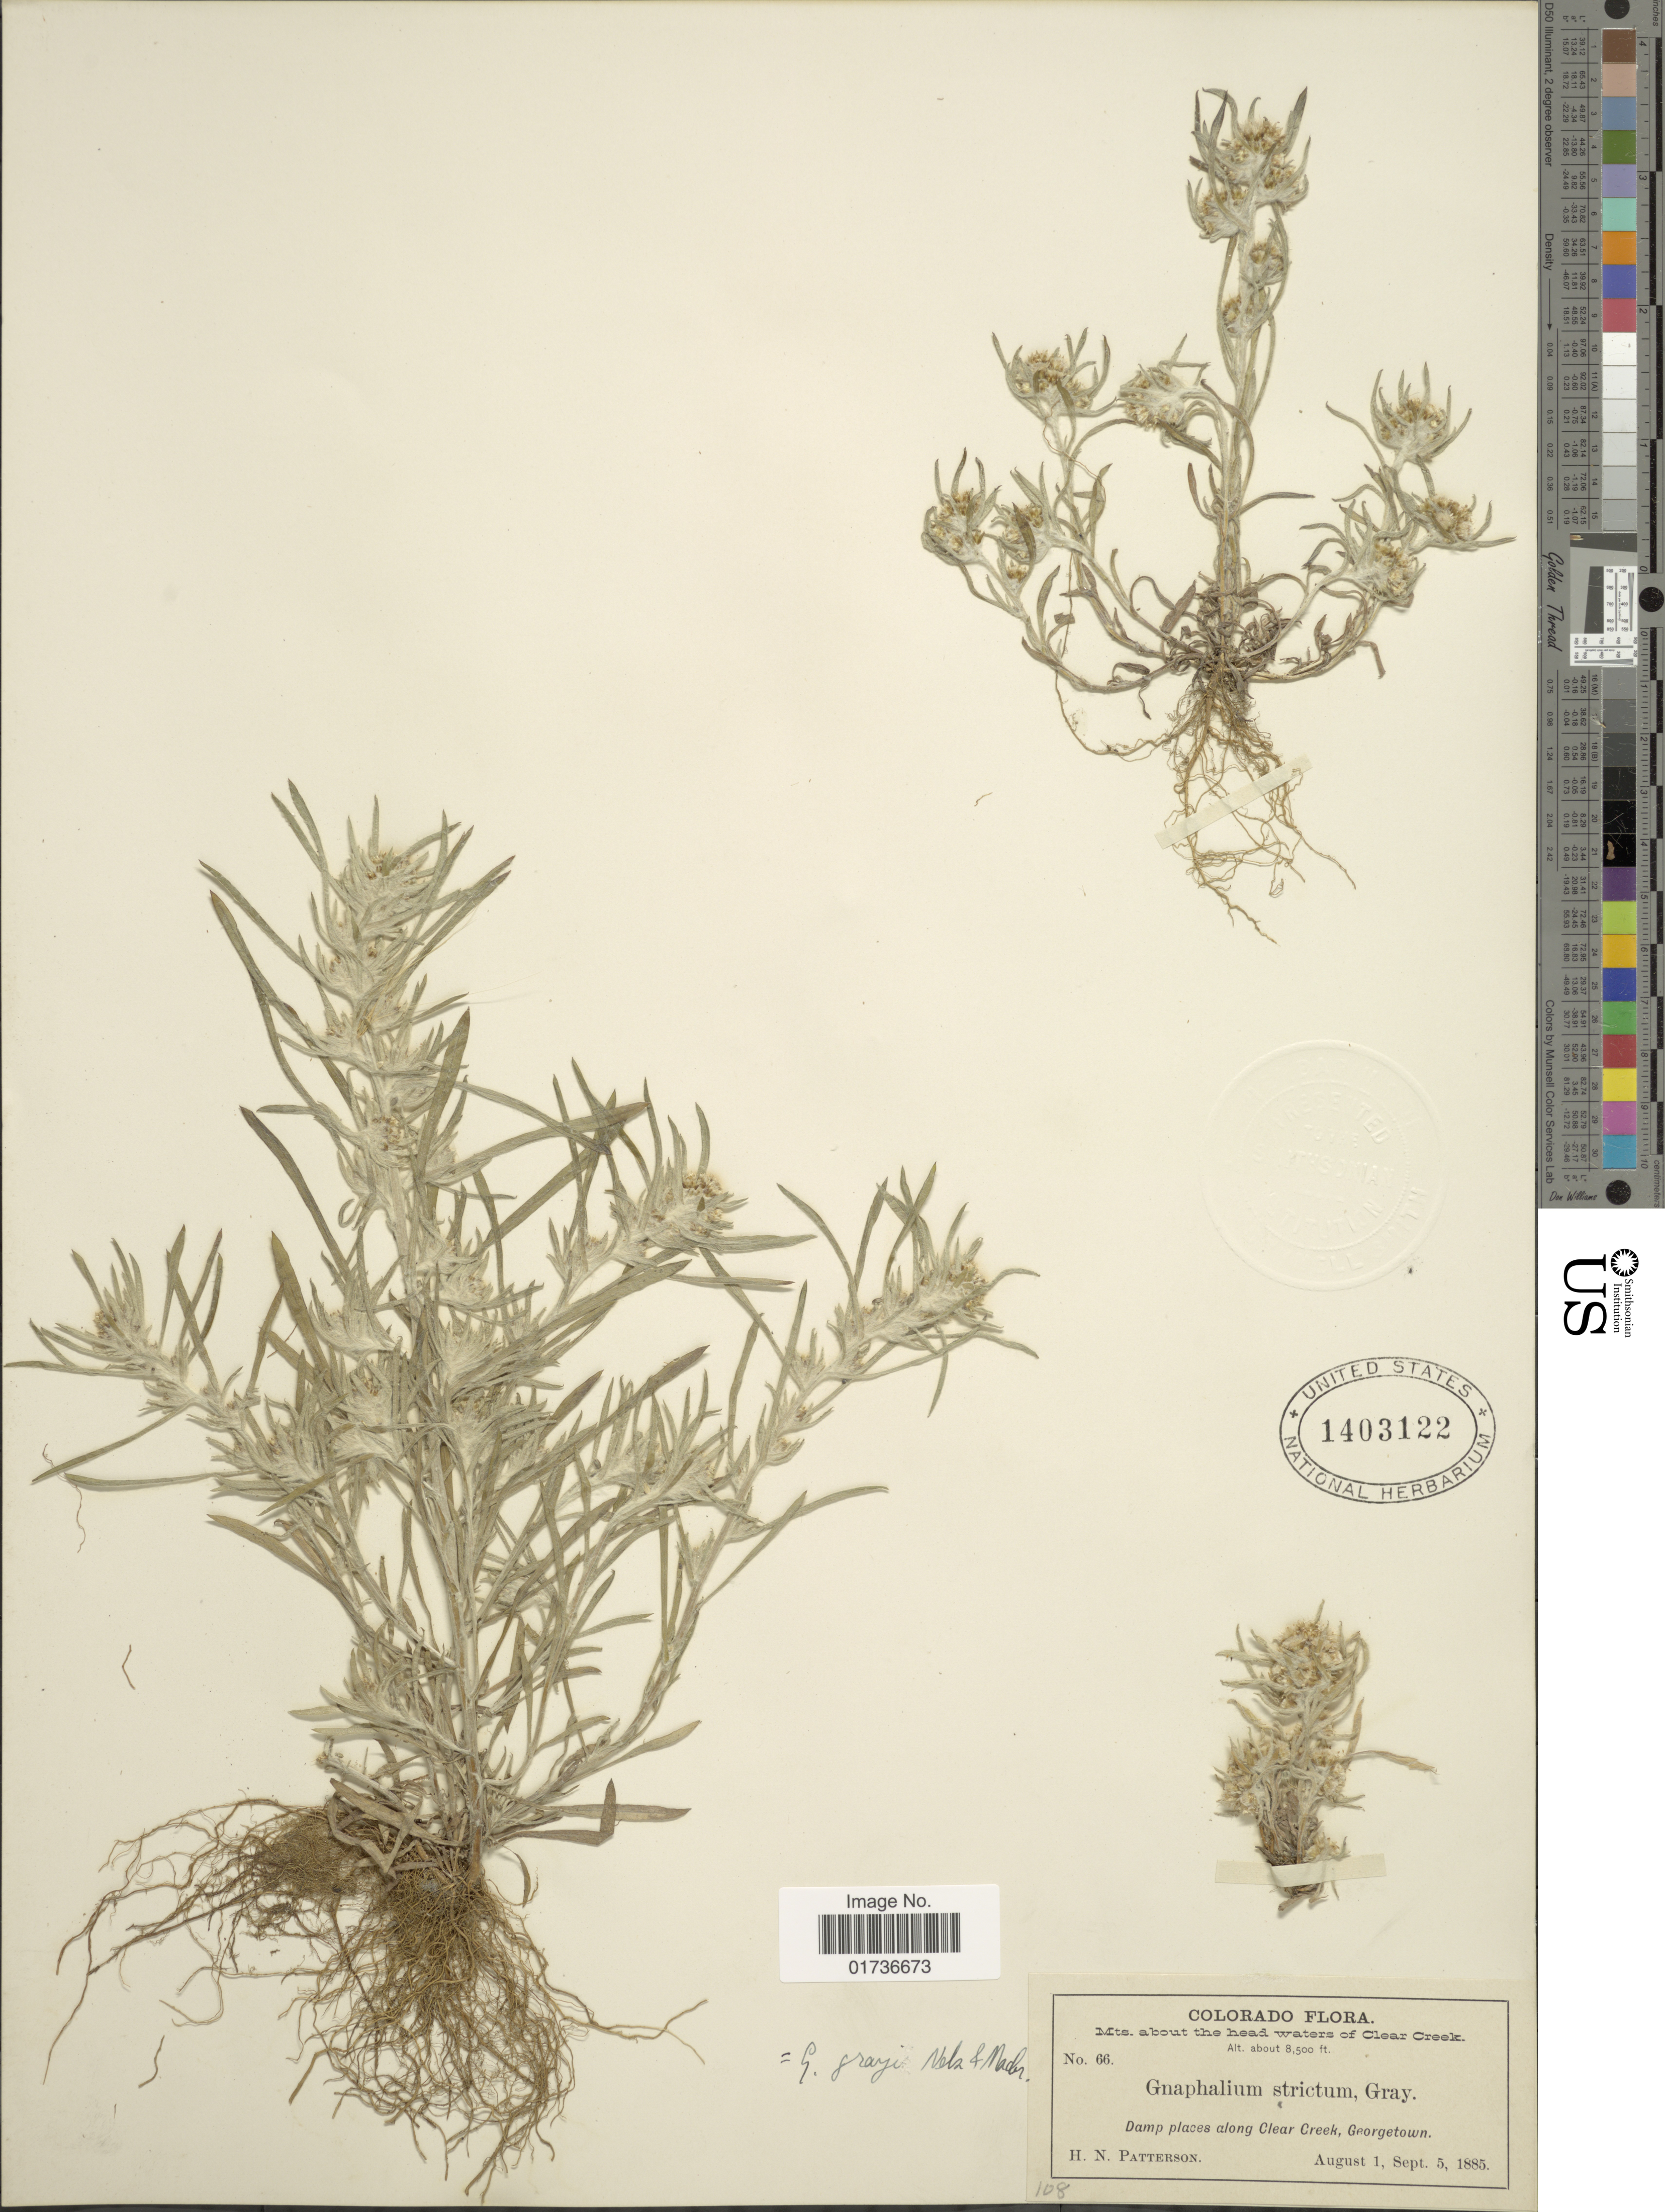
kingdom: Plantae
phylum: Tracheophyta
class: Magnoliopsida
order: Asterales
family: Asteraceae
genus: Gnaphalium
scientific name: Gnaphalium grayi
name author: A. Nelson & J.F. Macbr.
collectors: H. N. Patterson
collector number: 66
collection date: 1885-08-01/1885-09-05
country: United States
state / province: Colorado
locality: Mts about the headwaters of Clear Creek, Damp places along Clear Creek, Georgetown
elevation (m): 2591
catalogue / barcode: US 1403122